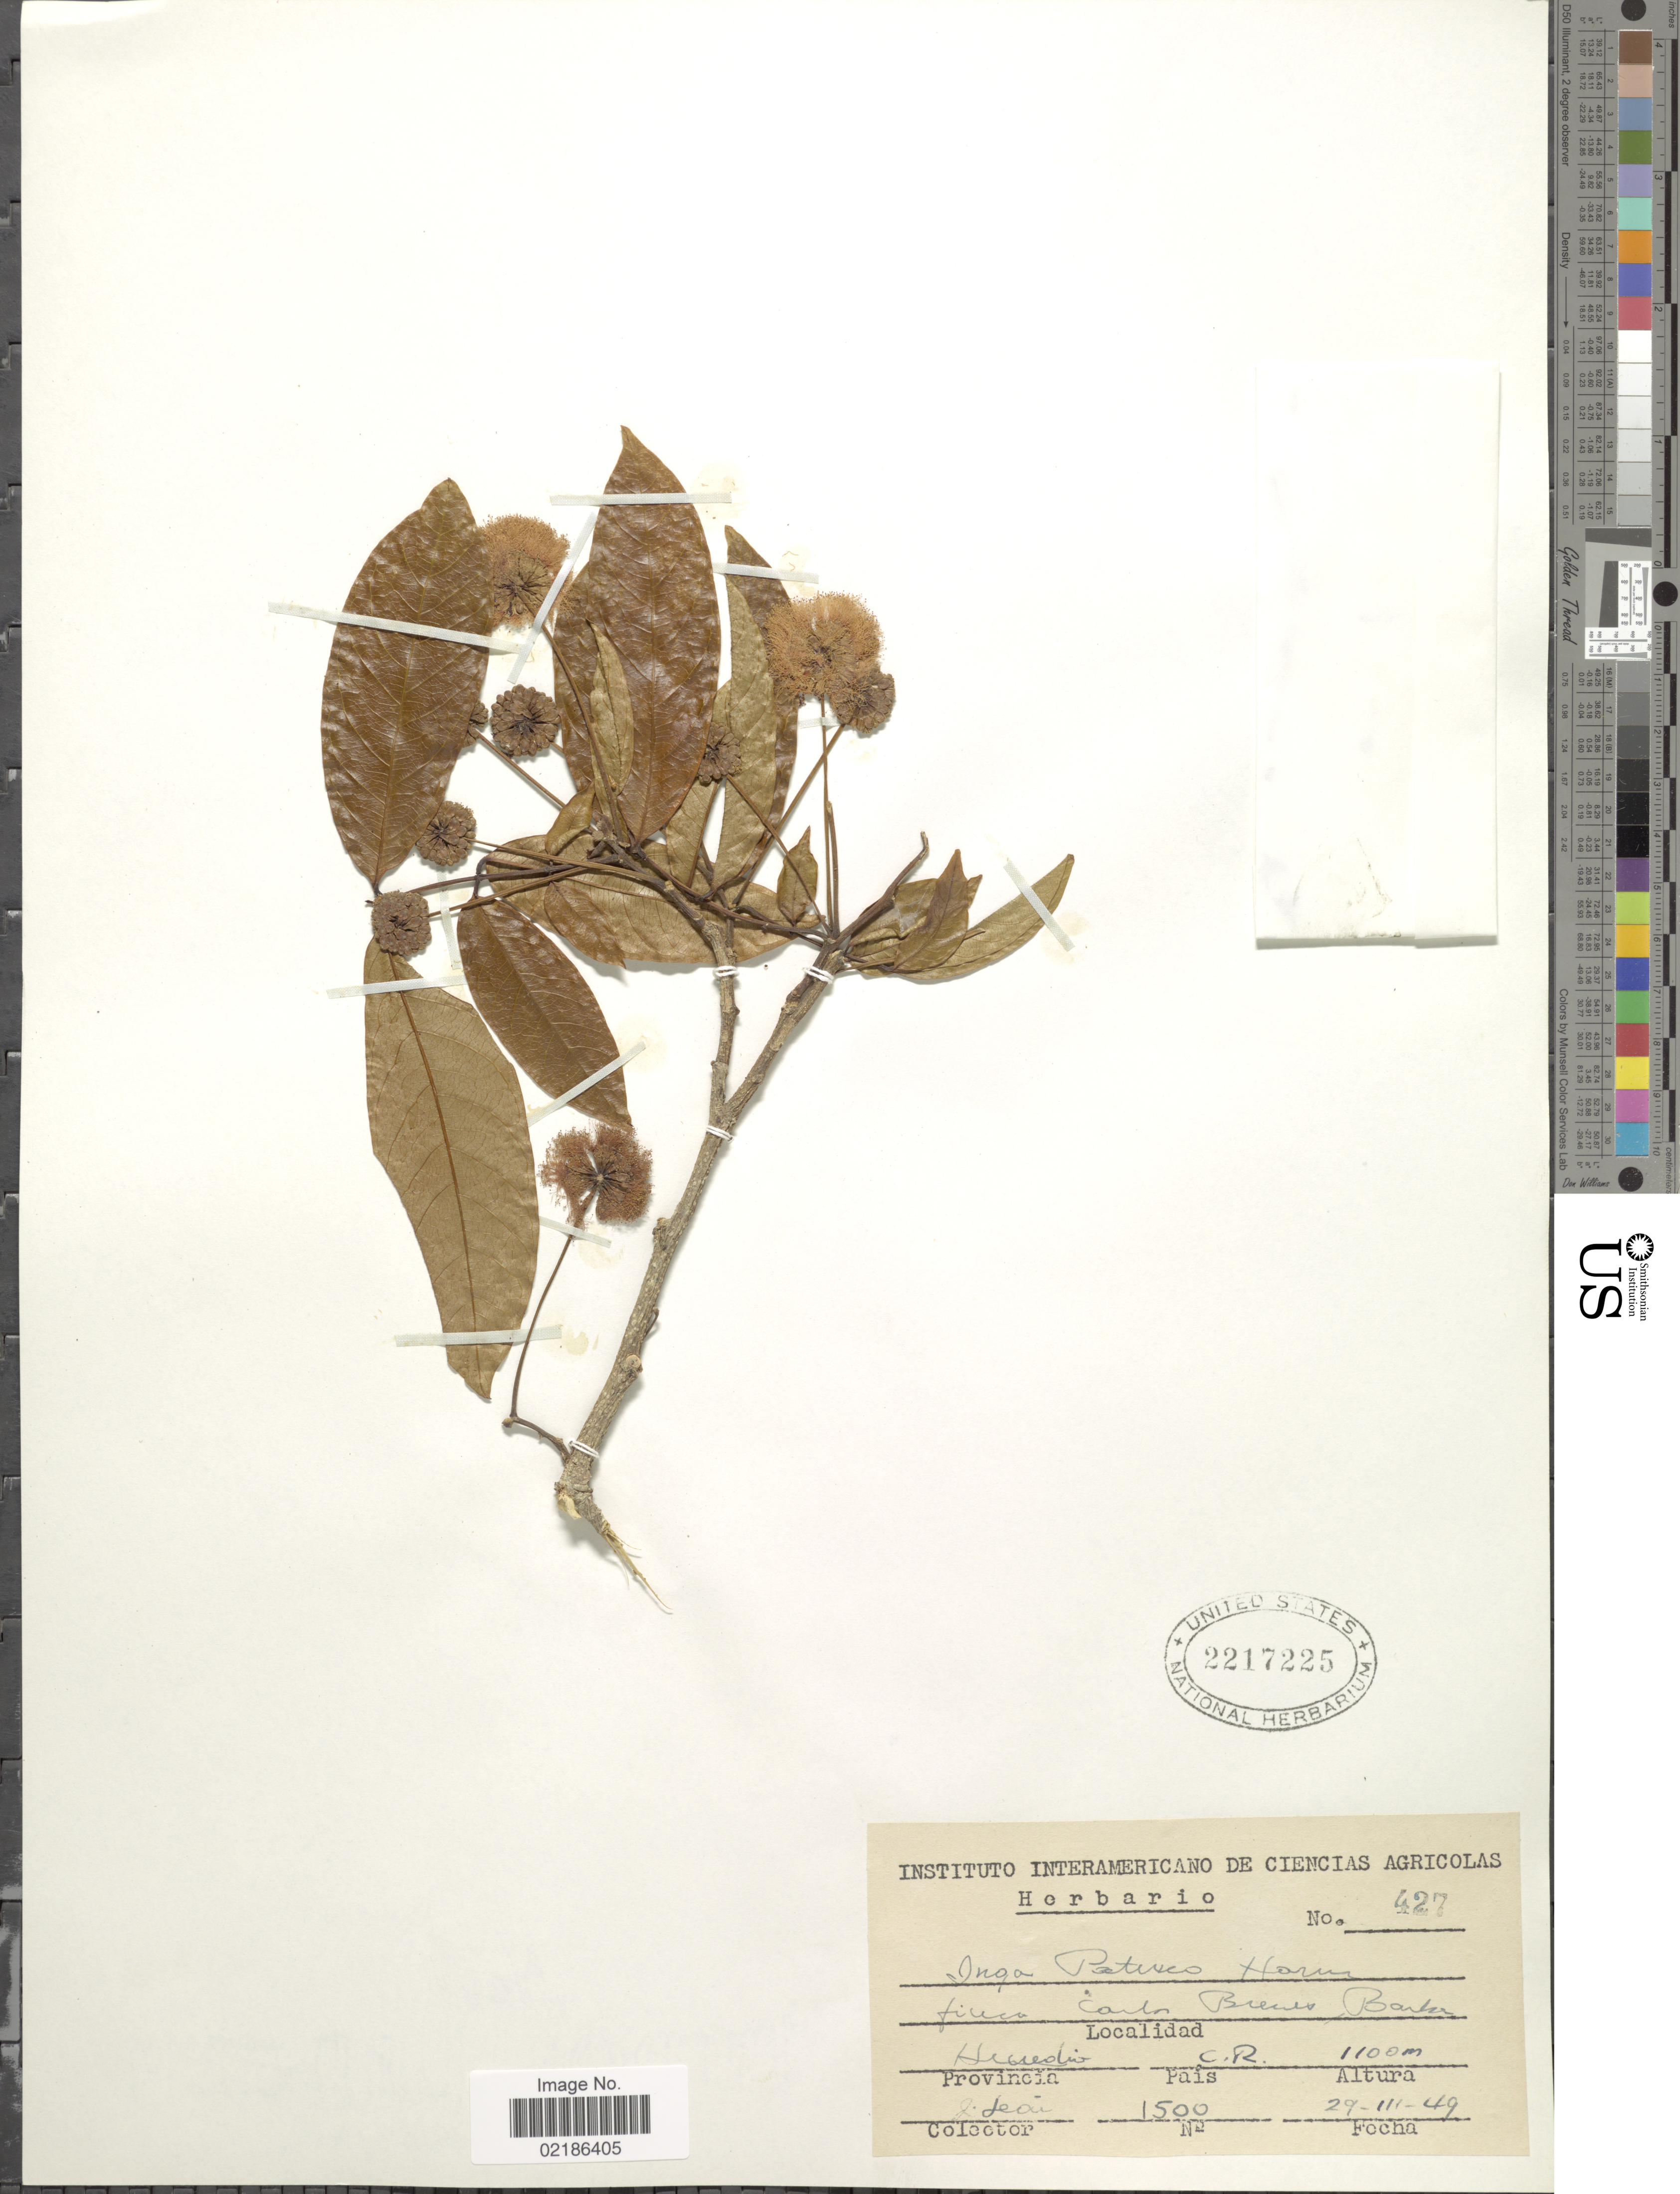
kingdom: Plantae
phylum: Tracheophyta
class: Magnoliopsida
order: Fabales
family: Fabaceae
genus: Inga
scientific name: Inga paterno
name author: Harms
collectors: J. León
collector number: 1500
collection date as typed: Transcribed d/m/y: 29/3/49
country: Costa Rica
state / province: Heredia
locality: Barba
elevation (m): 1100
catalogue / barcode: US 2217225